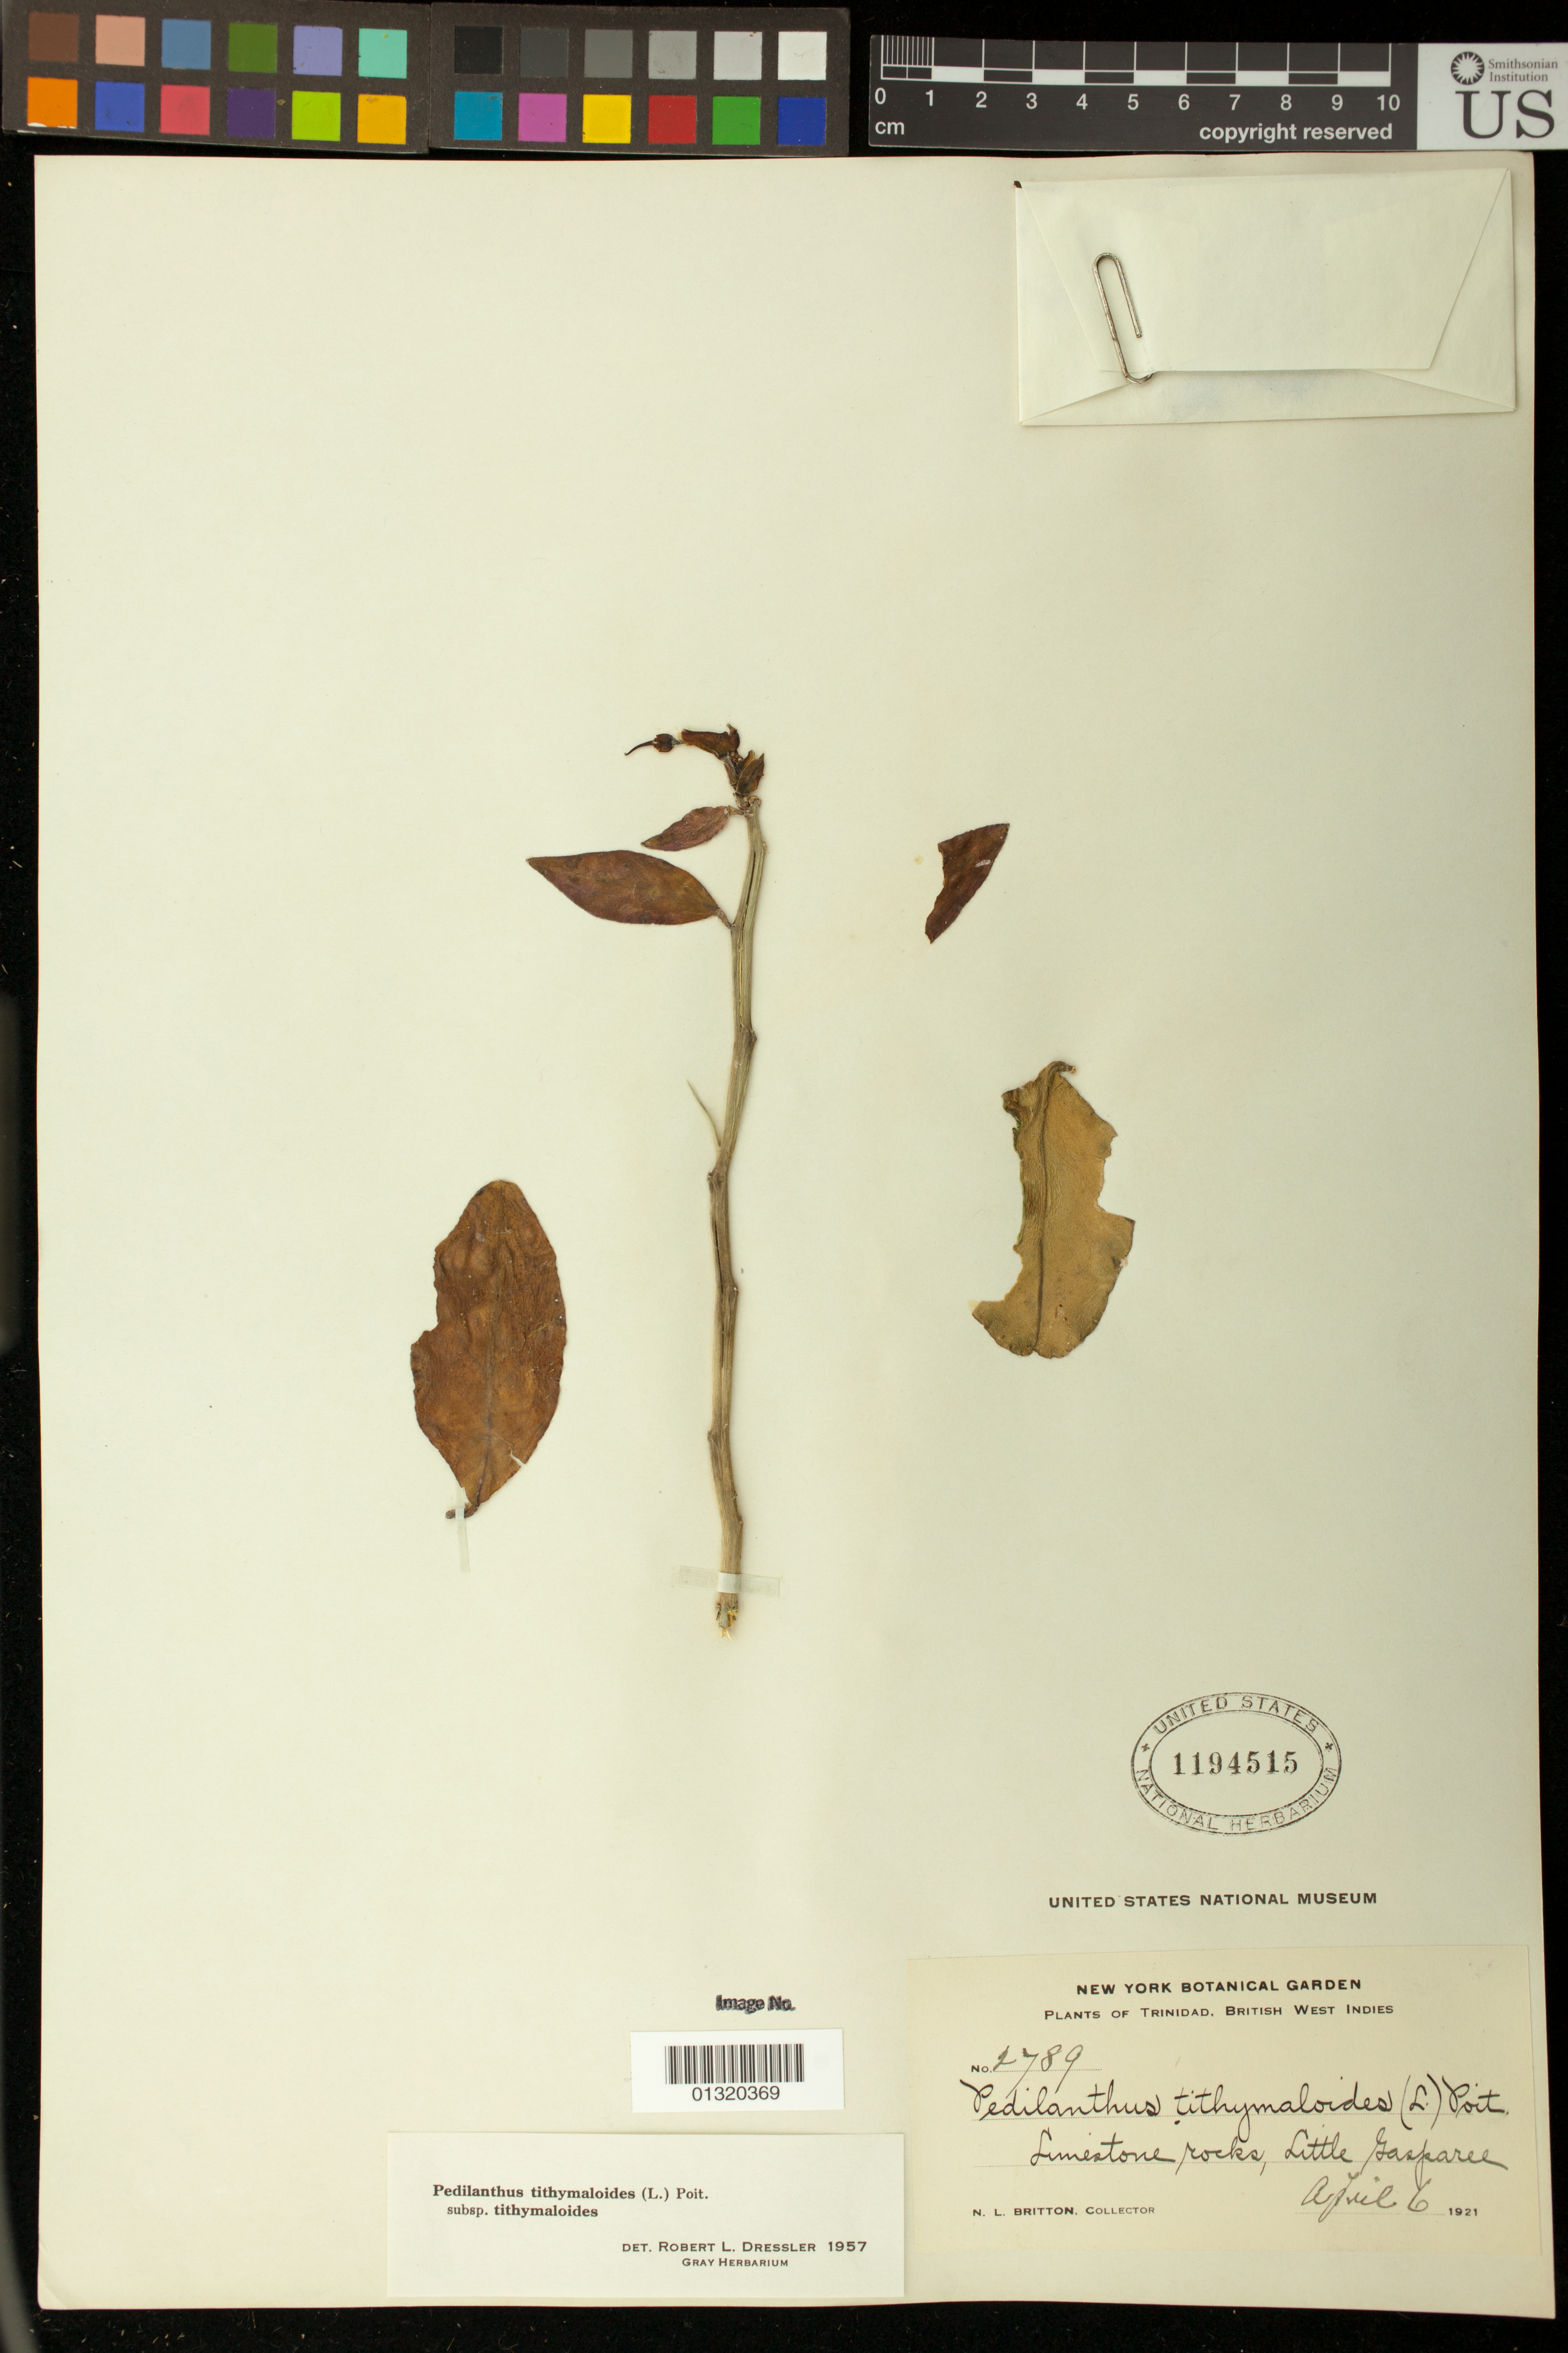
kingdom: Plantae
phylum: Tracheophyta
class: Magnoliopsida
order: Malpighiales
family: Euphorbiaceae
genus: Pedilanthus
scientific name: Pedilanthus tithymaloides subsp. tithymaloides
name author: (L.) Poit.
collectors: N. Britton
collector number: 2789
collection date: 1921-04-06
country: Trinidad and Tobago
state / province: Diego Martin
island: Trinidad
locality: Little Gasparee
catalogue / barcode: US 1194515